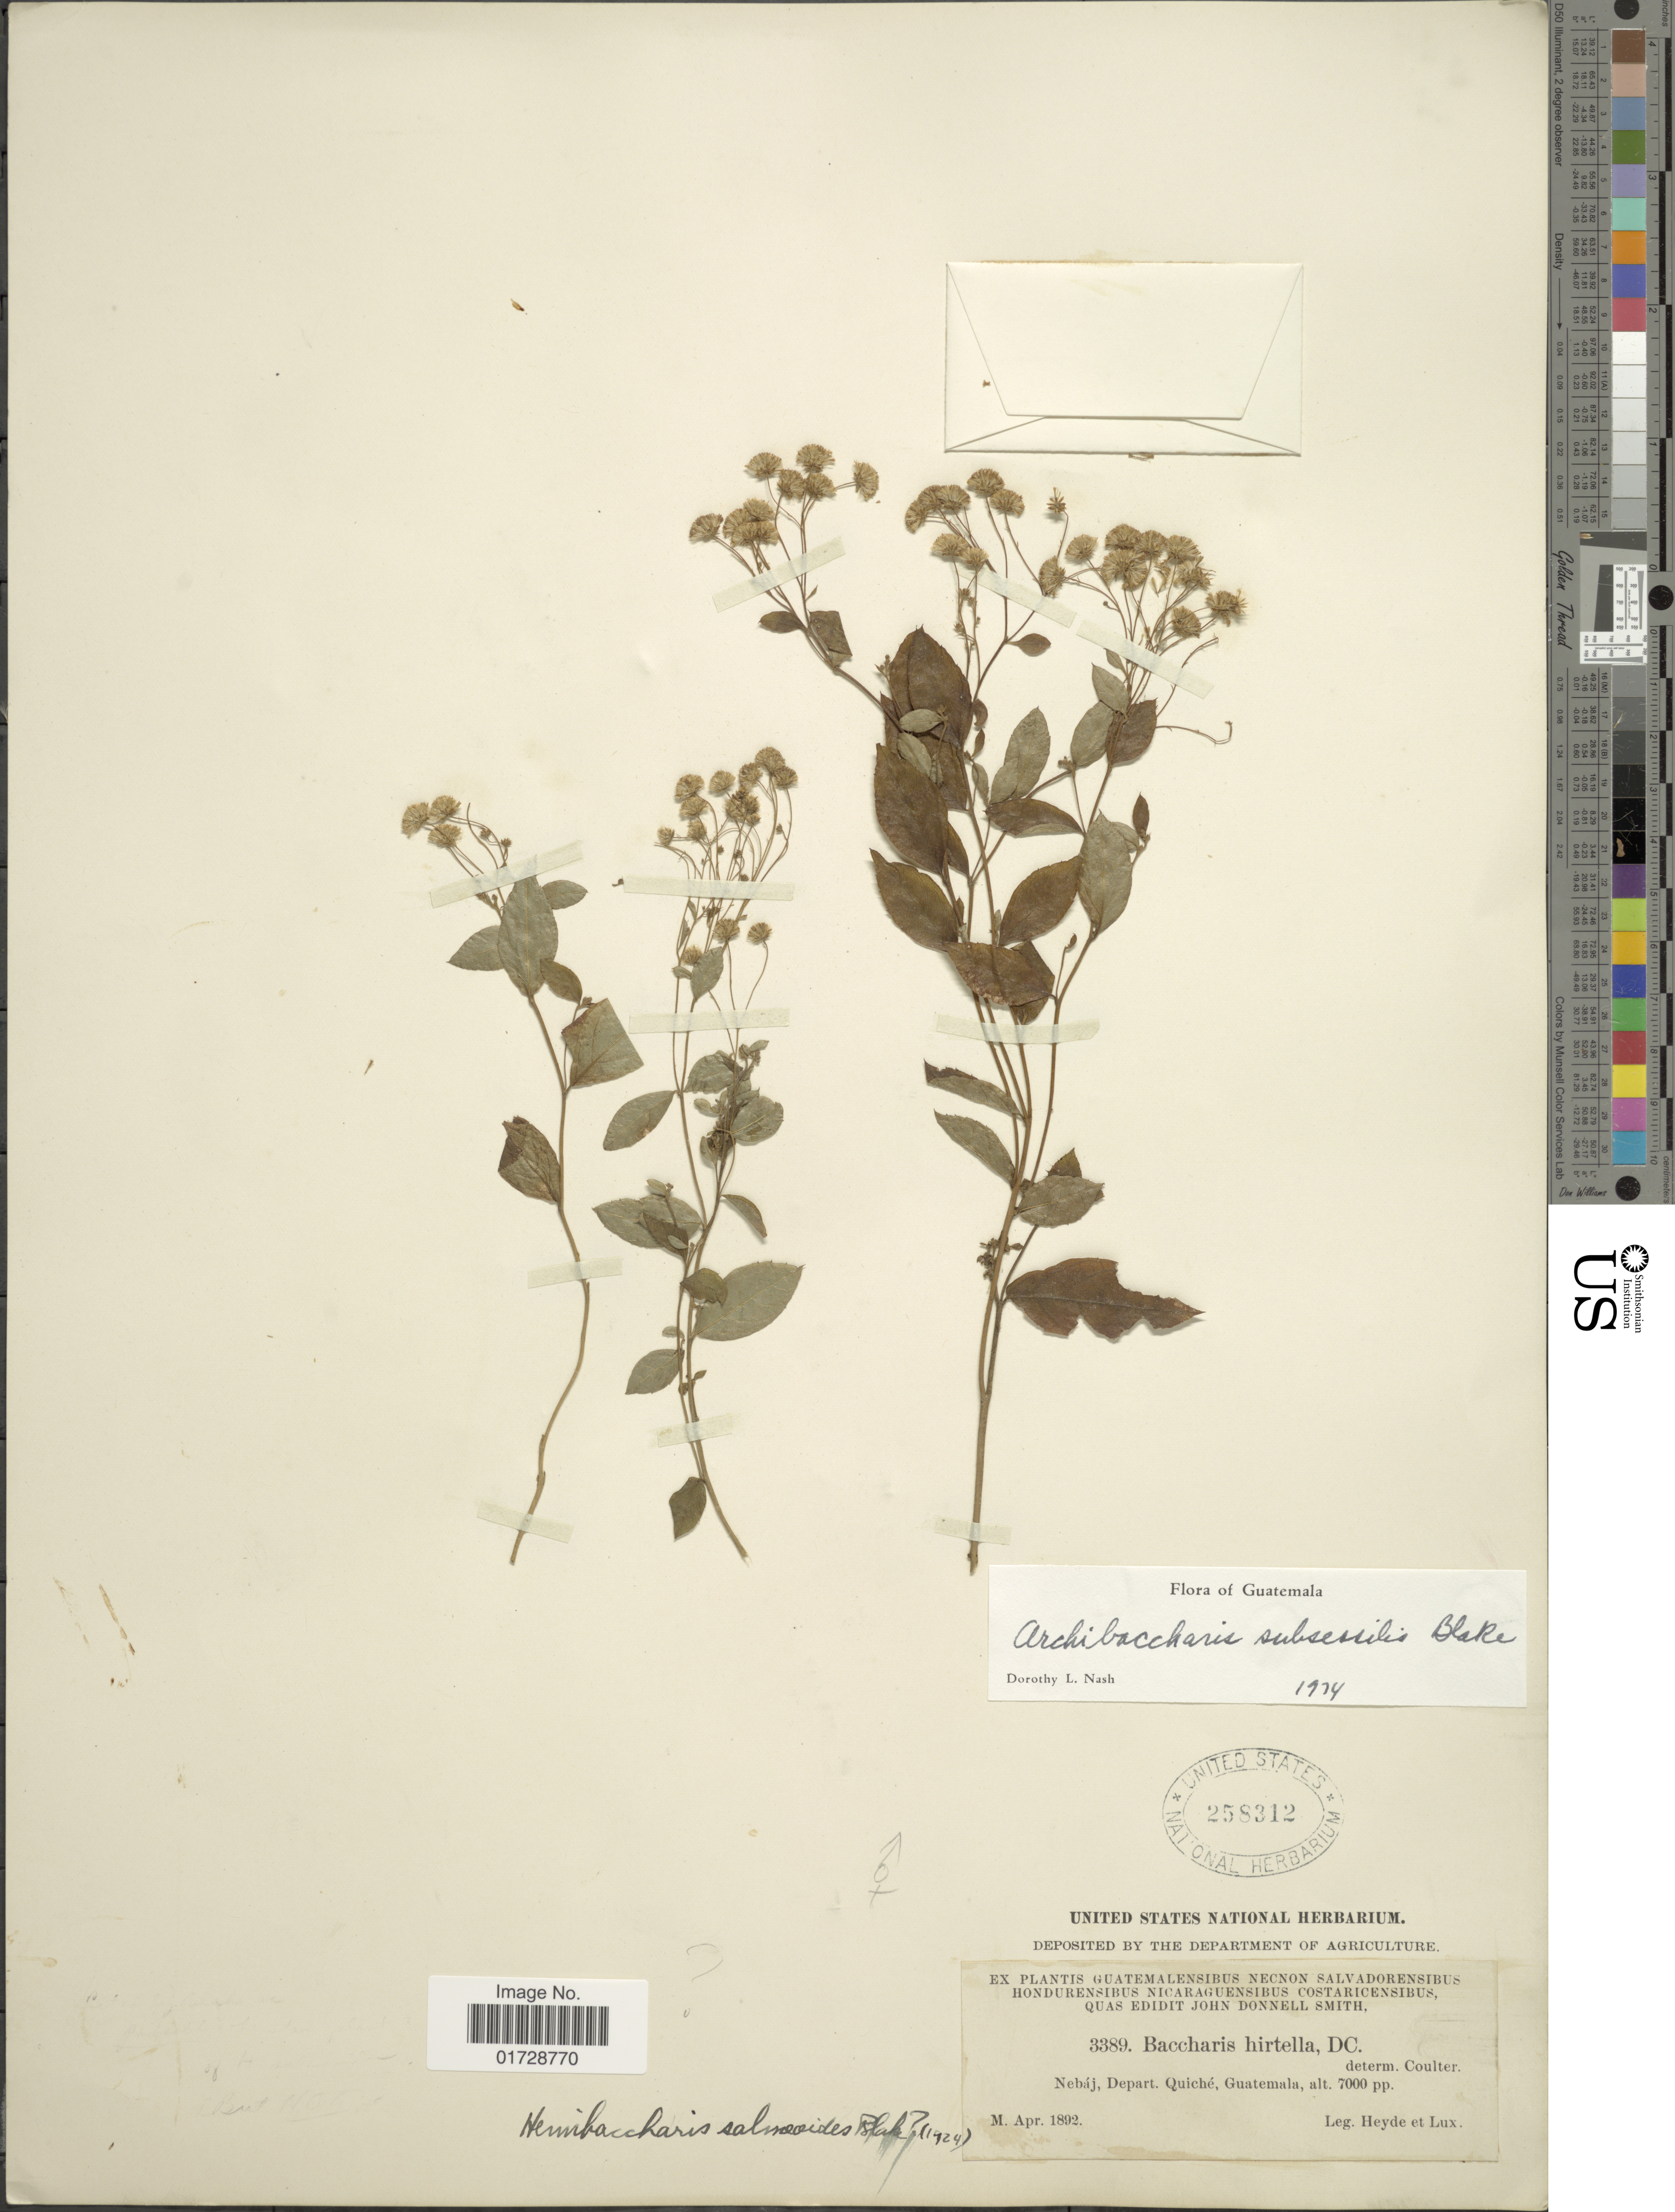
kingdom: Plantae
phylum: Tracheophyta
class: Magnoliopsida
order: Asterales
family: Asteraceae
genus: Archibaccharis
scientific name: Archibaccharis subsessilis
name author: S.F. Blake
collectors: Heyde & Lux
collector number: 3389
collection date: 1892-04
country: Guatemala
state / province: El Quiché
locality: Nebaj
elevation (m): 2134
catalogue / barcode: US 258312